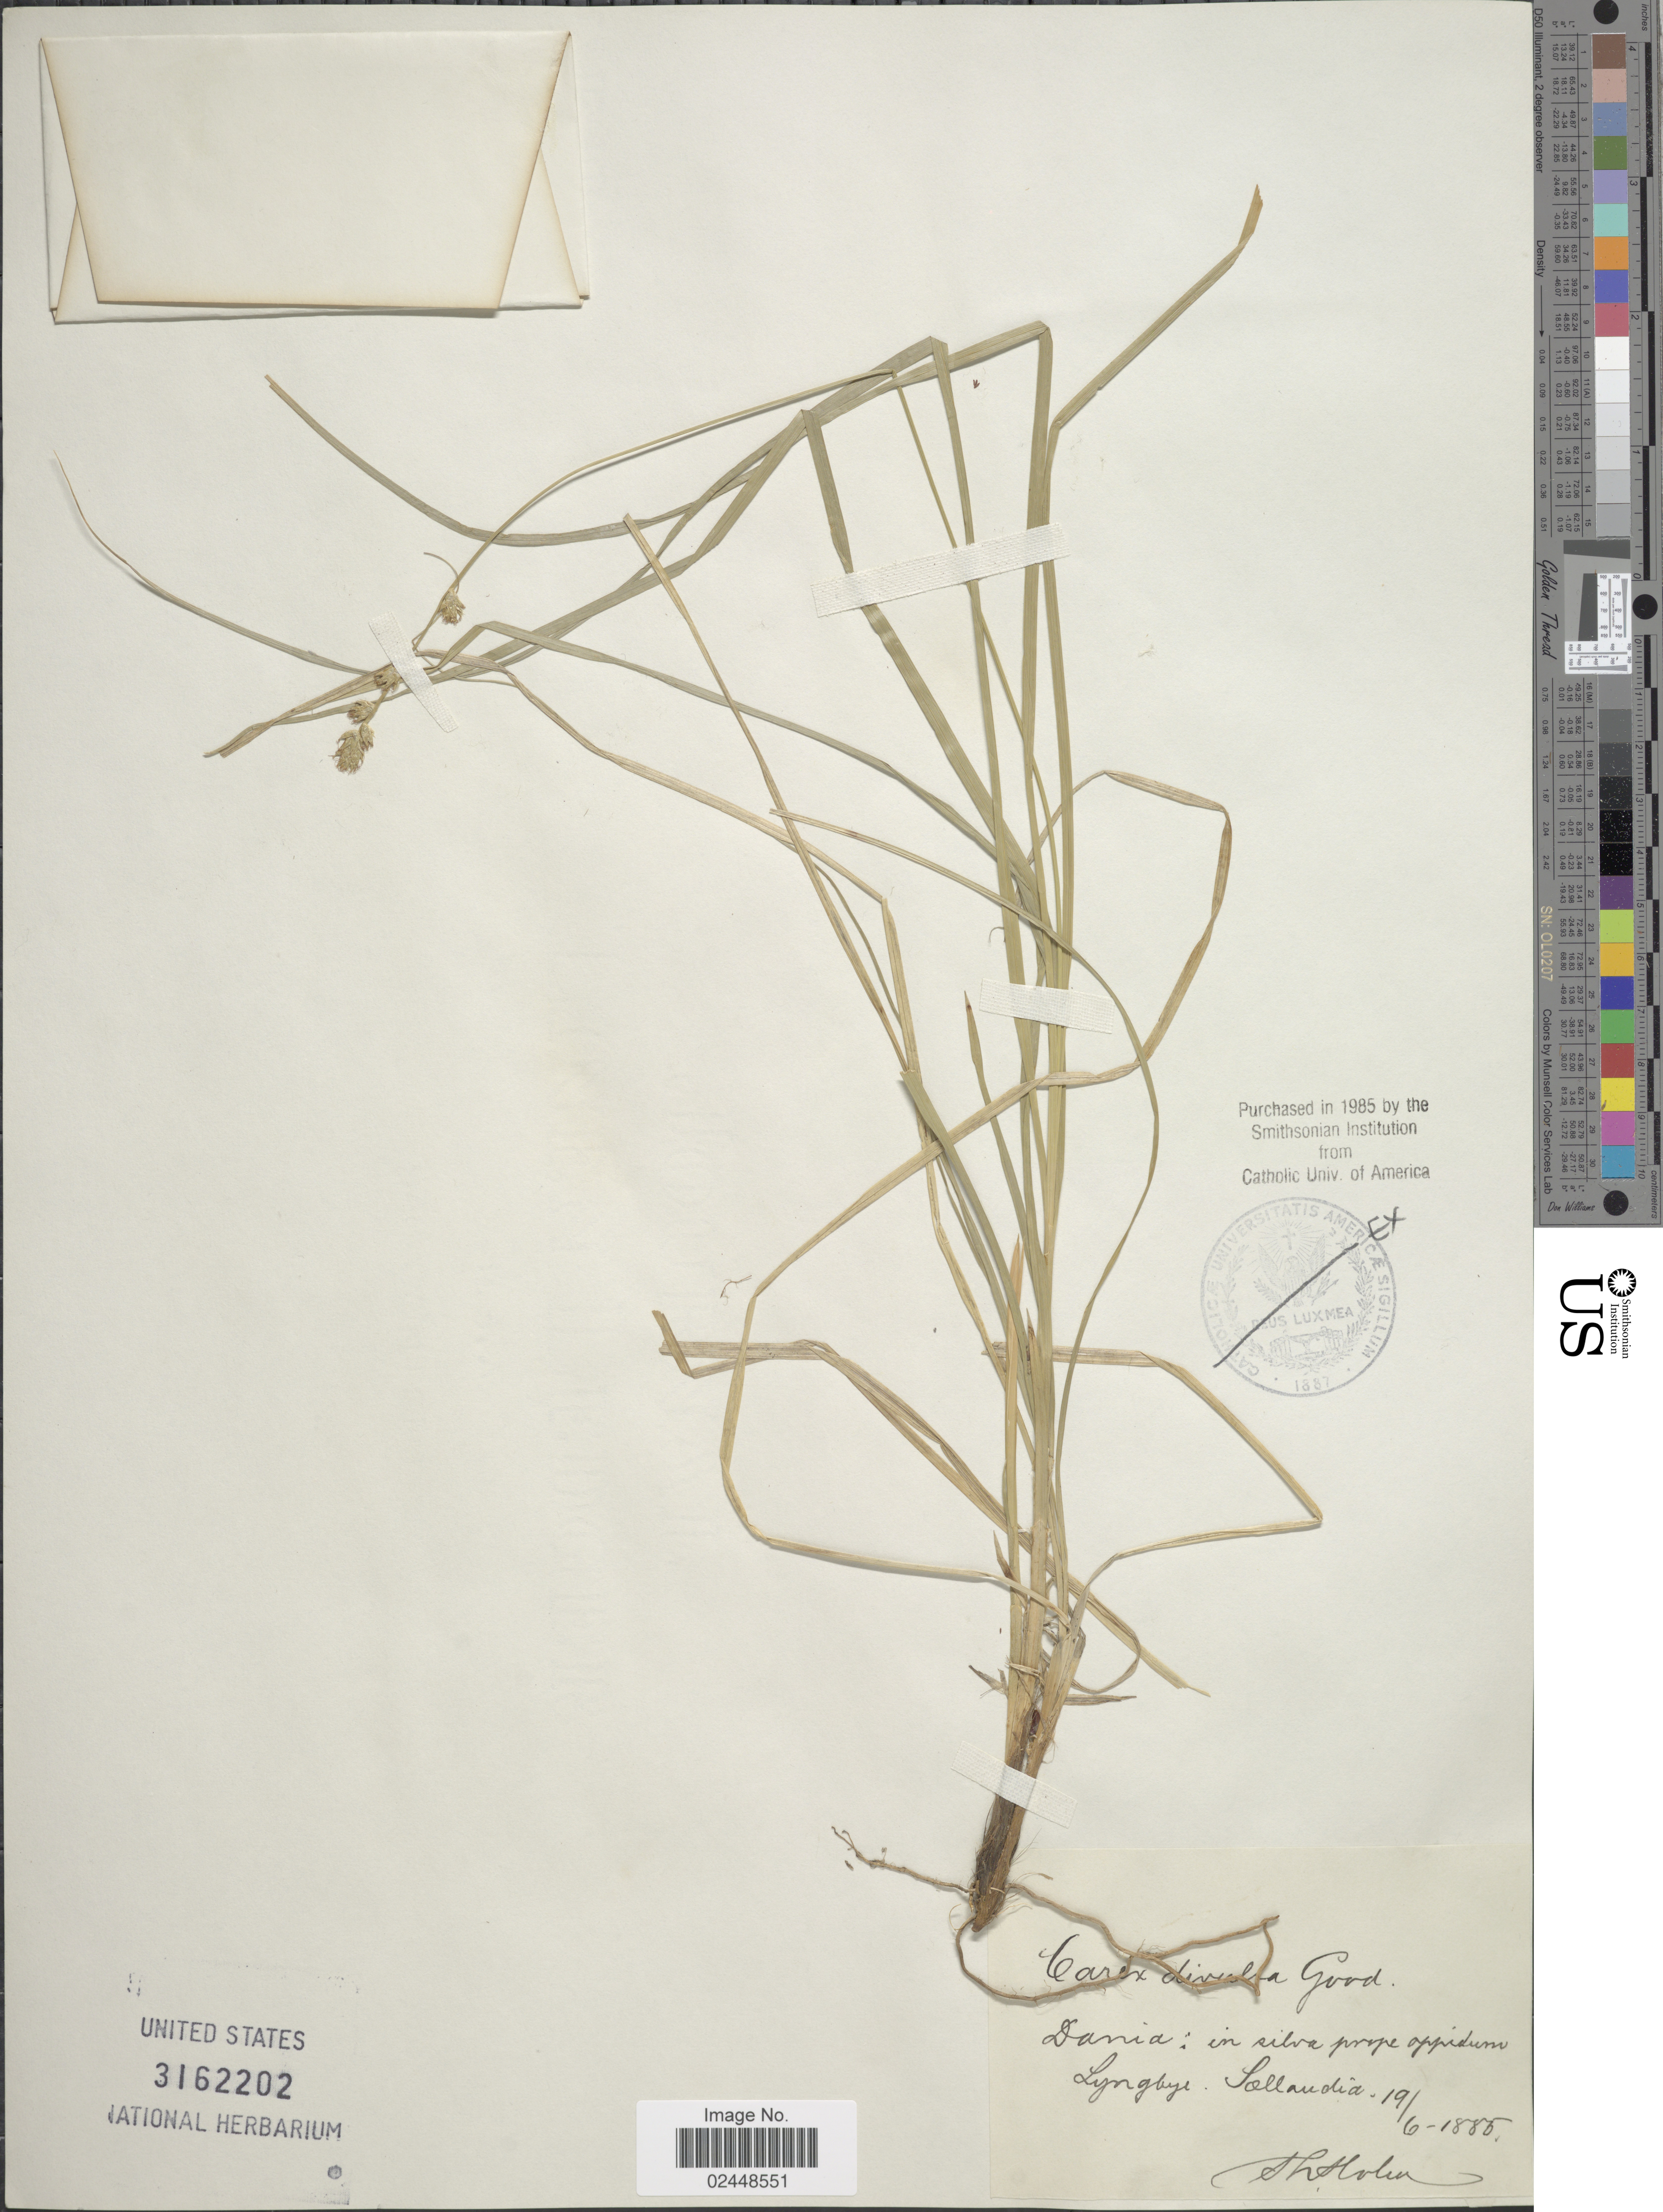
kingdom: Plantae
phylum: Tracheophyta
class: Liliopsida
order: Poales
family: Cyperaceae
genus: Carex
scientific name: Carex divulsa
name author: Stokes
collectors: T. Holm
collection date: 1885-06-19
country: Denmark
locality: Dania: in silva prope oppidum Lyngbye: Sollandia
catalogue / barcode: US 3162202